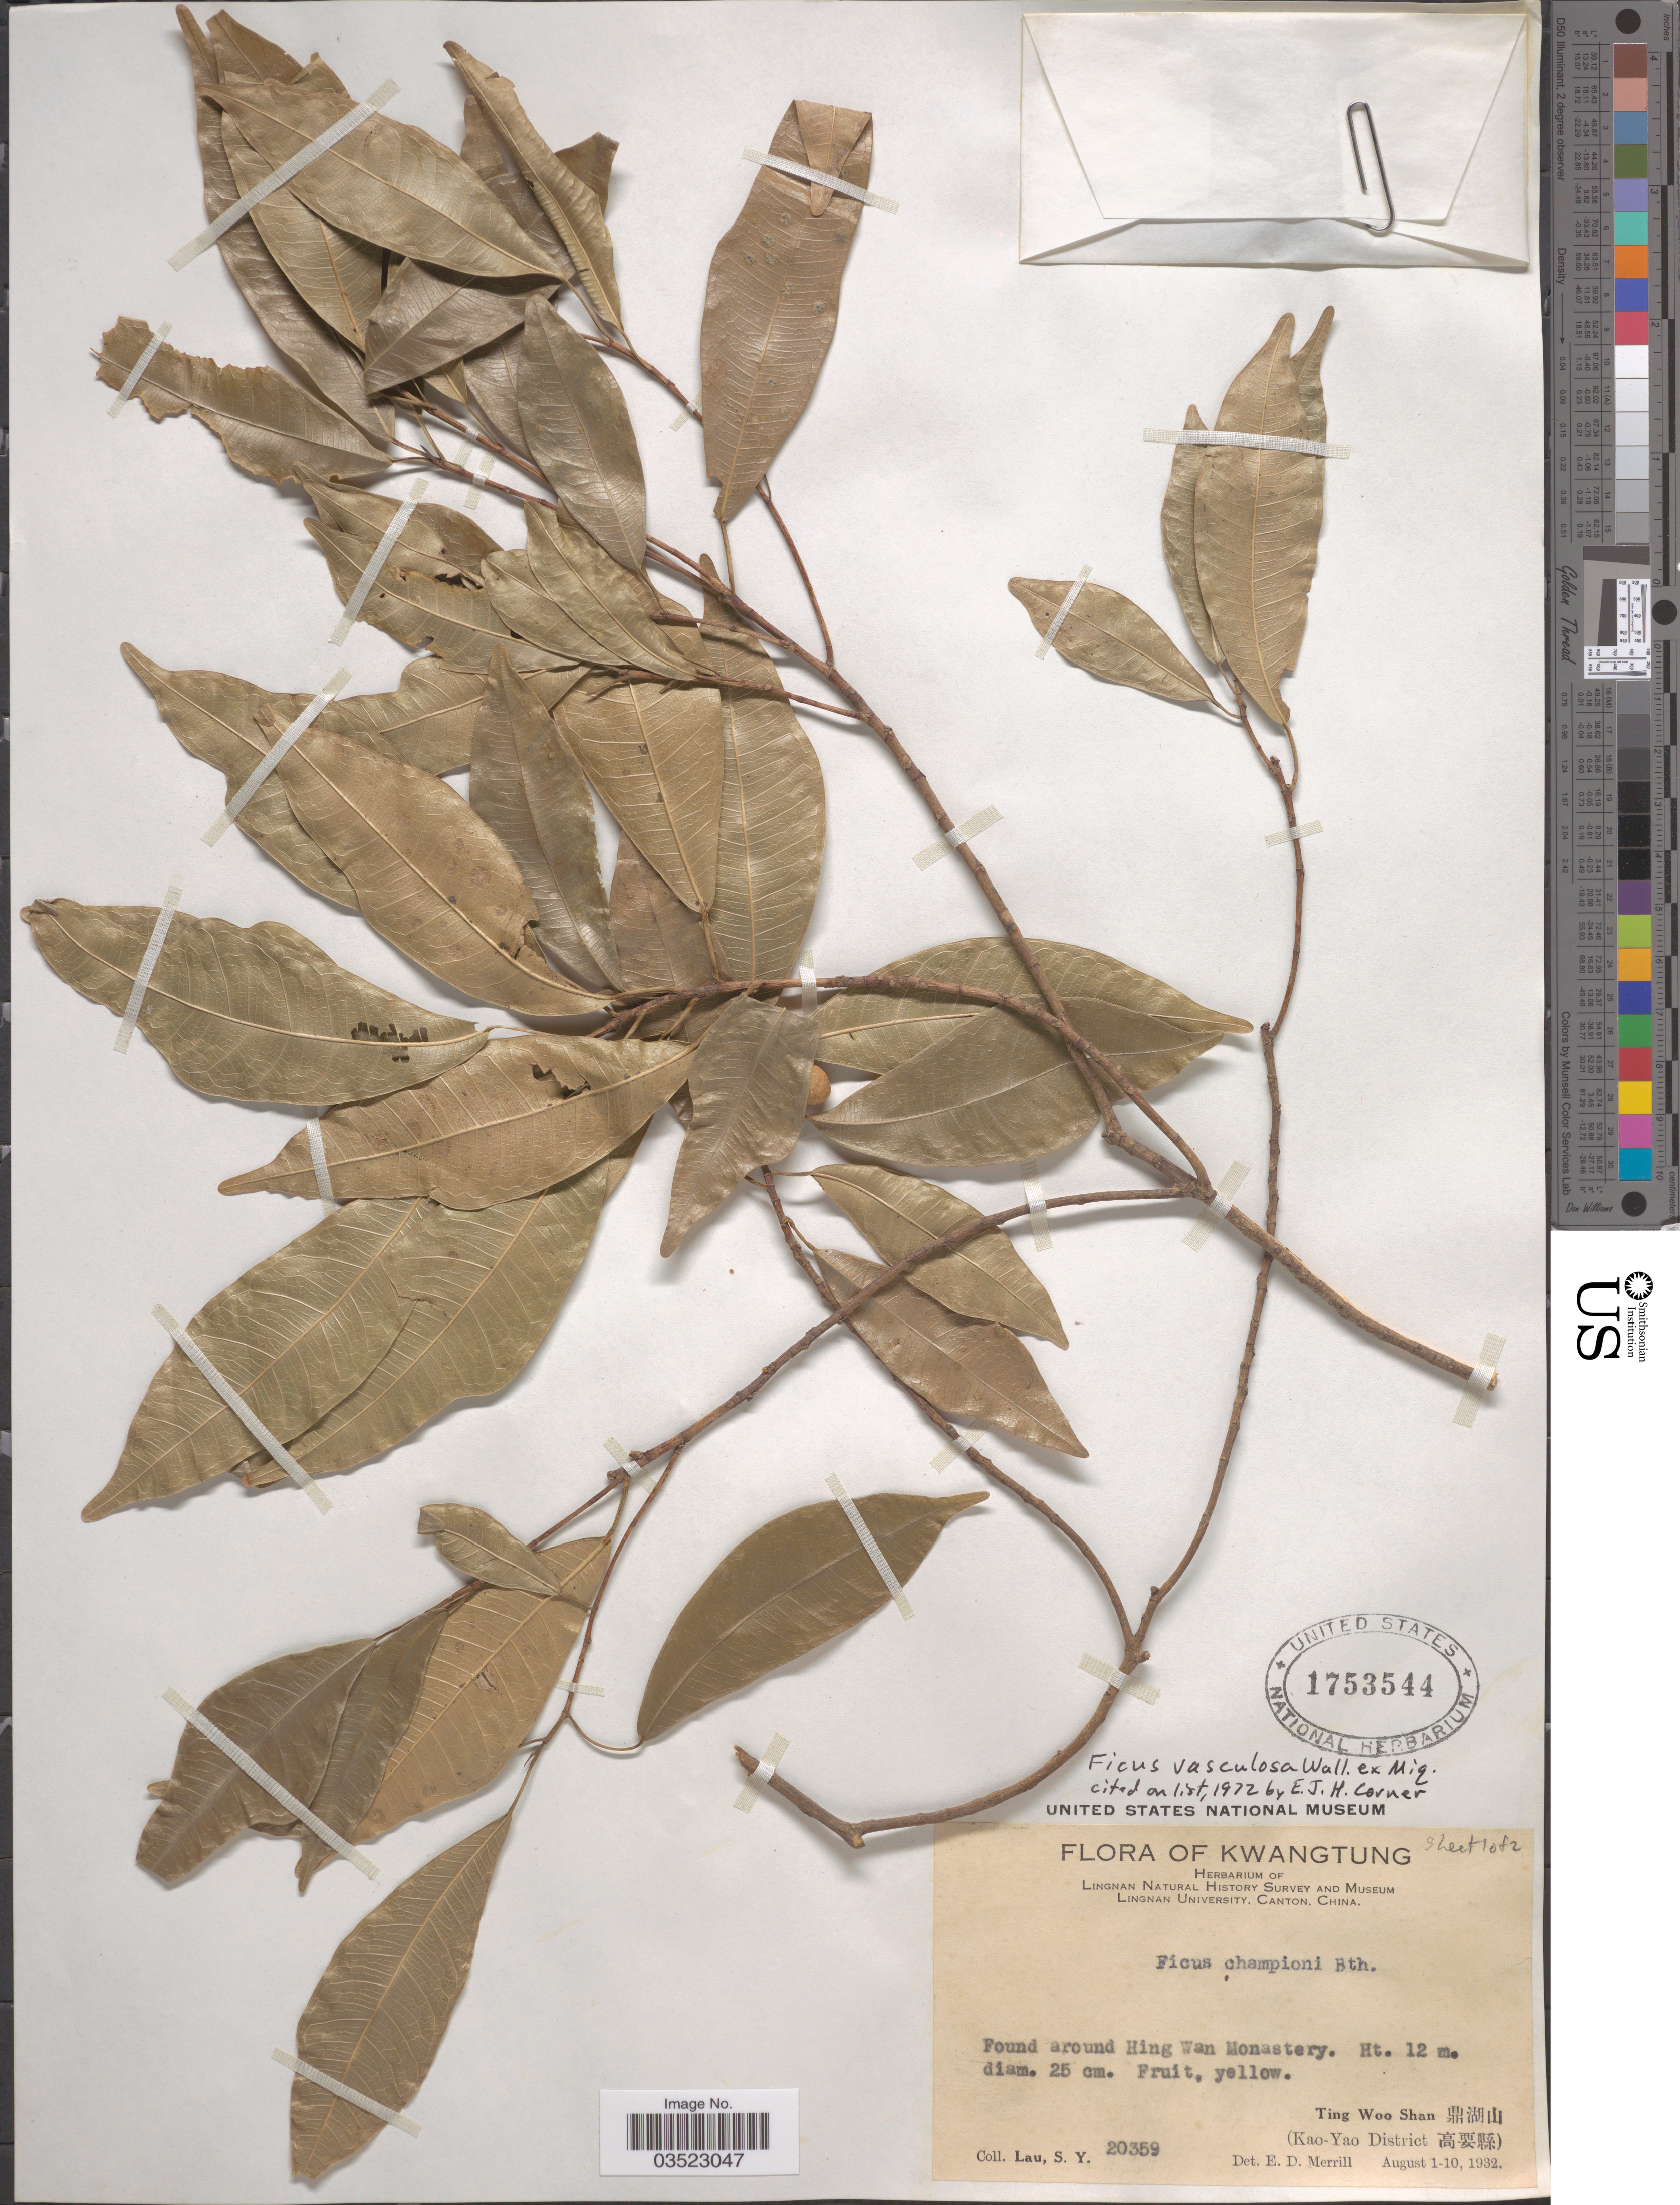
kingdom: Plantae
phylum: Tracheophyta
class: Magnoliopsida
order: Rosales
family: Moraceae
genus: Ficus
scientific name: Ficus vasculosa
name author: Wall. ex Miq.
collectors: S. Y. Lau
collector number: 20359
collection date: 1932-08-01/1932-08-10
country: China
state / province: Guangdong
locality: Kwangtung. Lingnan Natural History Survey and Museum Lingnan University, Canton, China. Around Hing Wan Monastery. Ting Woo Shan X. (Kao-Yao District X).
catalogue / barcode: US 1753544